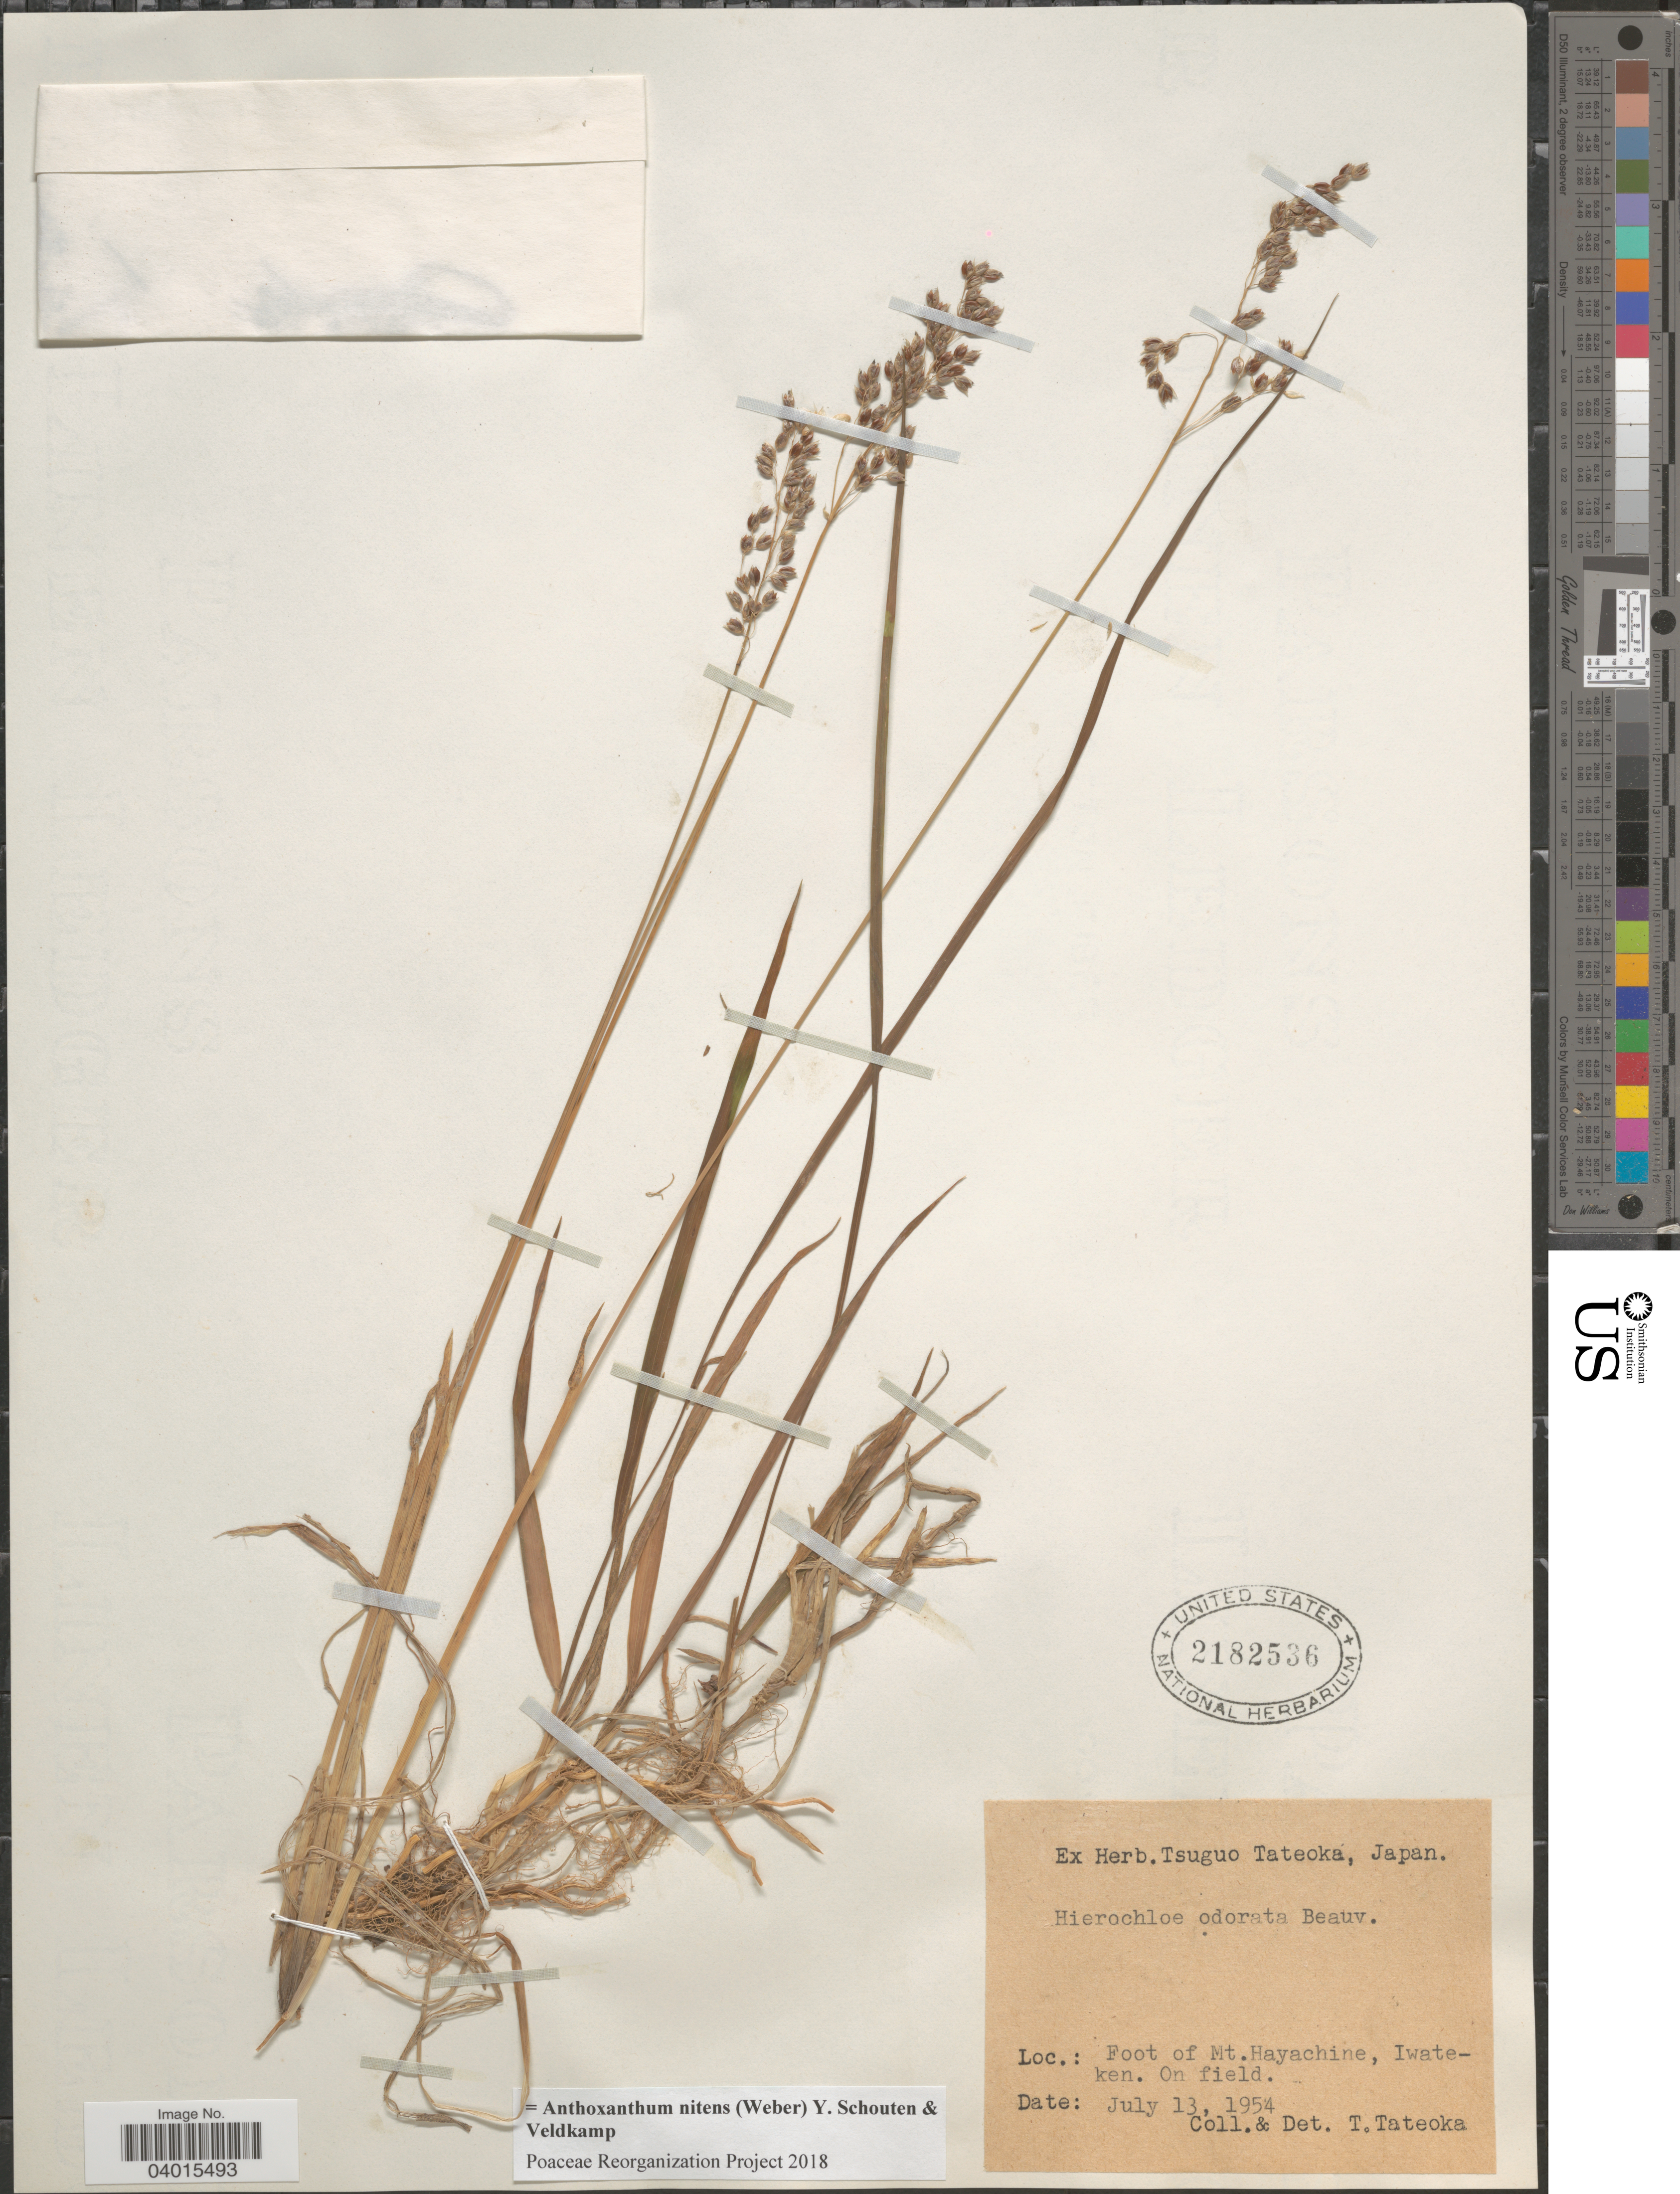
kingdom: Plantae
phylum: Tracheophyta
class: Liliopsida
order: Poales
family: Poaceae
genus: Anthoxanthum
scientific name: Anthoxanthum nitens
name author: (G.H. Weber) R.T.A. Schouten & Veldkamp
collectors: T. Tateoka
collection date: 1954-07-13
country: Japan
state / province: Iwate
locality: Foot of Mt. Hayachine, Iwate-ken. On field.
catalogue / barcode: US 2182536